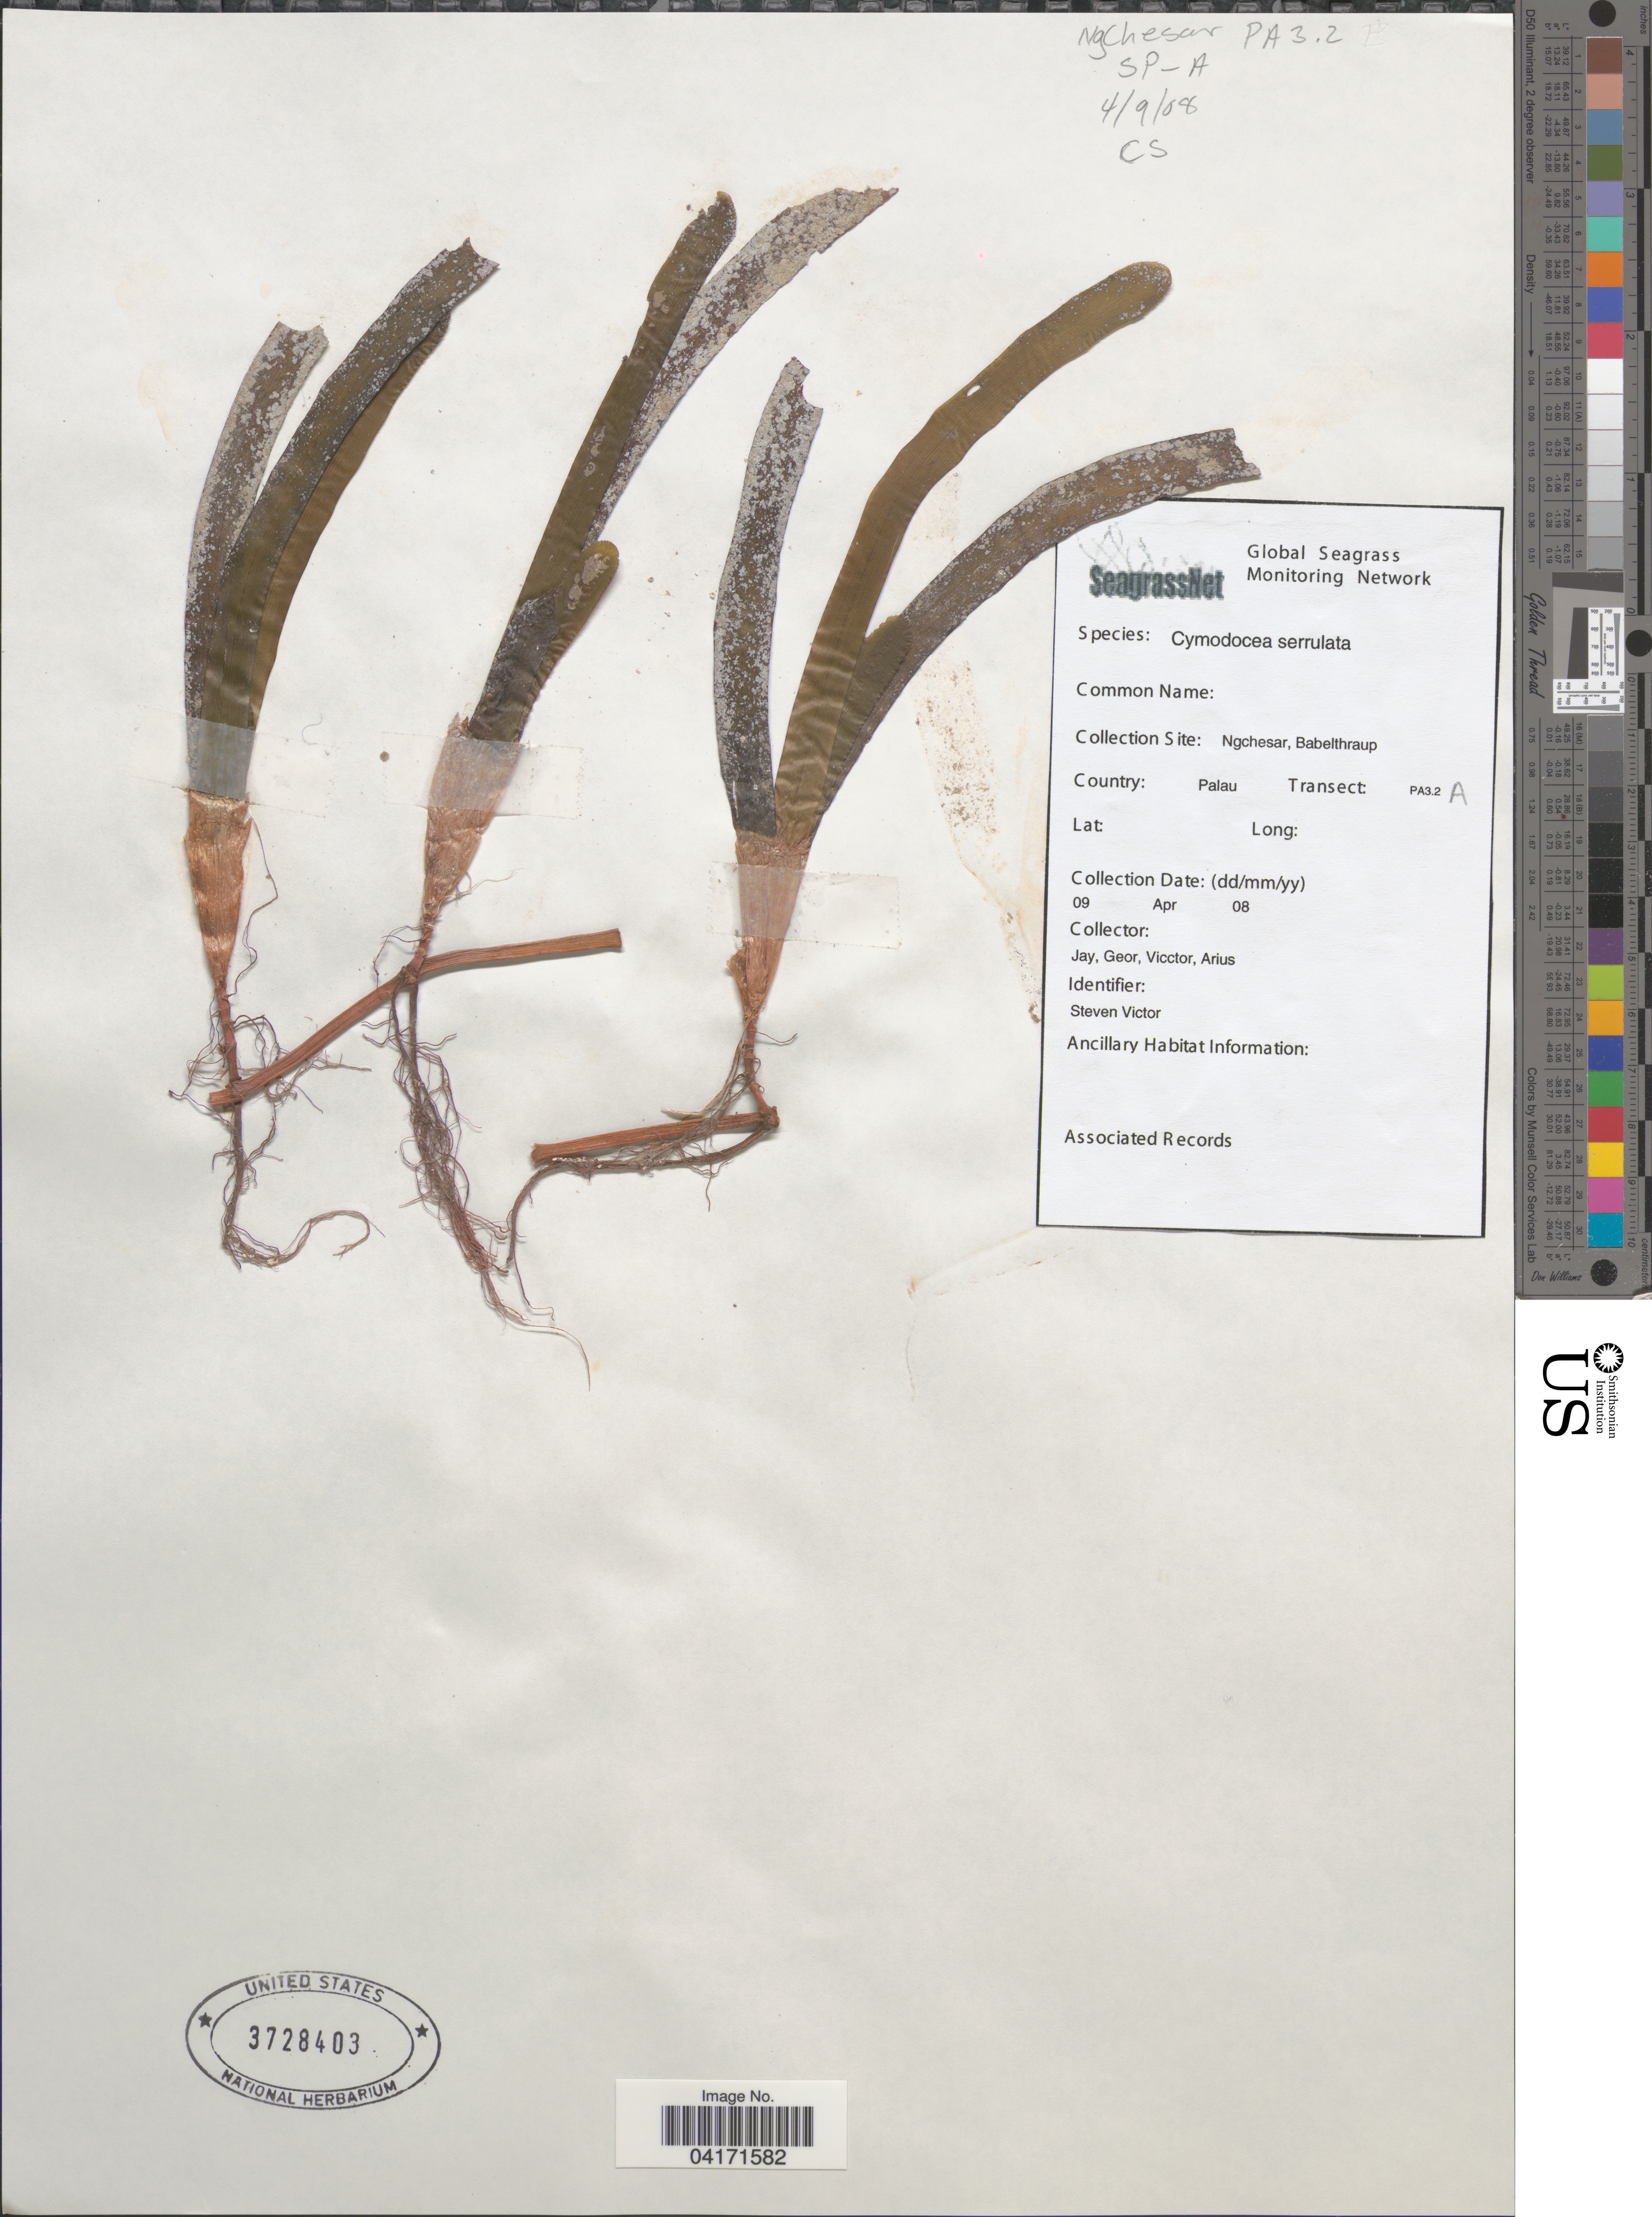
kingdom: Plantae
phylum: Tracheophyta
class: Liliopsida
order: Alismatales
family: Cymodoceaceae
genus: Cymodocea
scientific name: Cymodocea serrulata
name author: (R. Br.) Magnus & Ashers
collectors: Jay, Geor, Victor & Arius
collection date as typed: Transcribed d/m/y: 9/4/8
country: Palau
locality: PA3.2. Ngchesar, Babelthraup. Palau. Transect: PA3.2 A.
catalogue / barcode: US 3728403